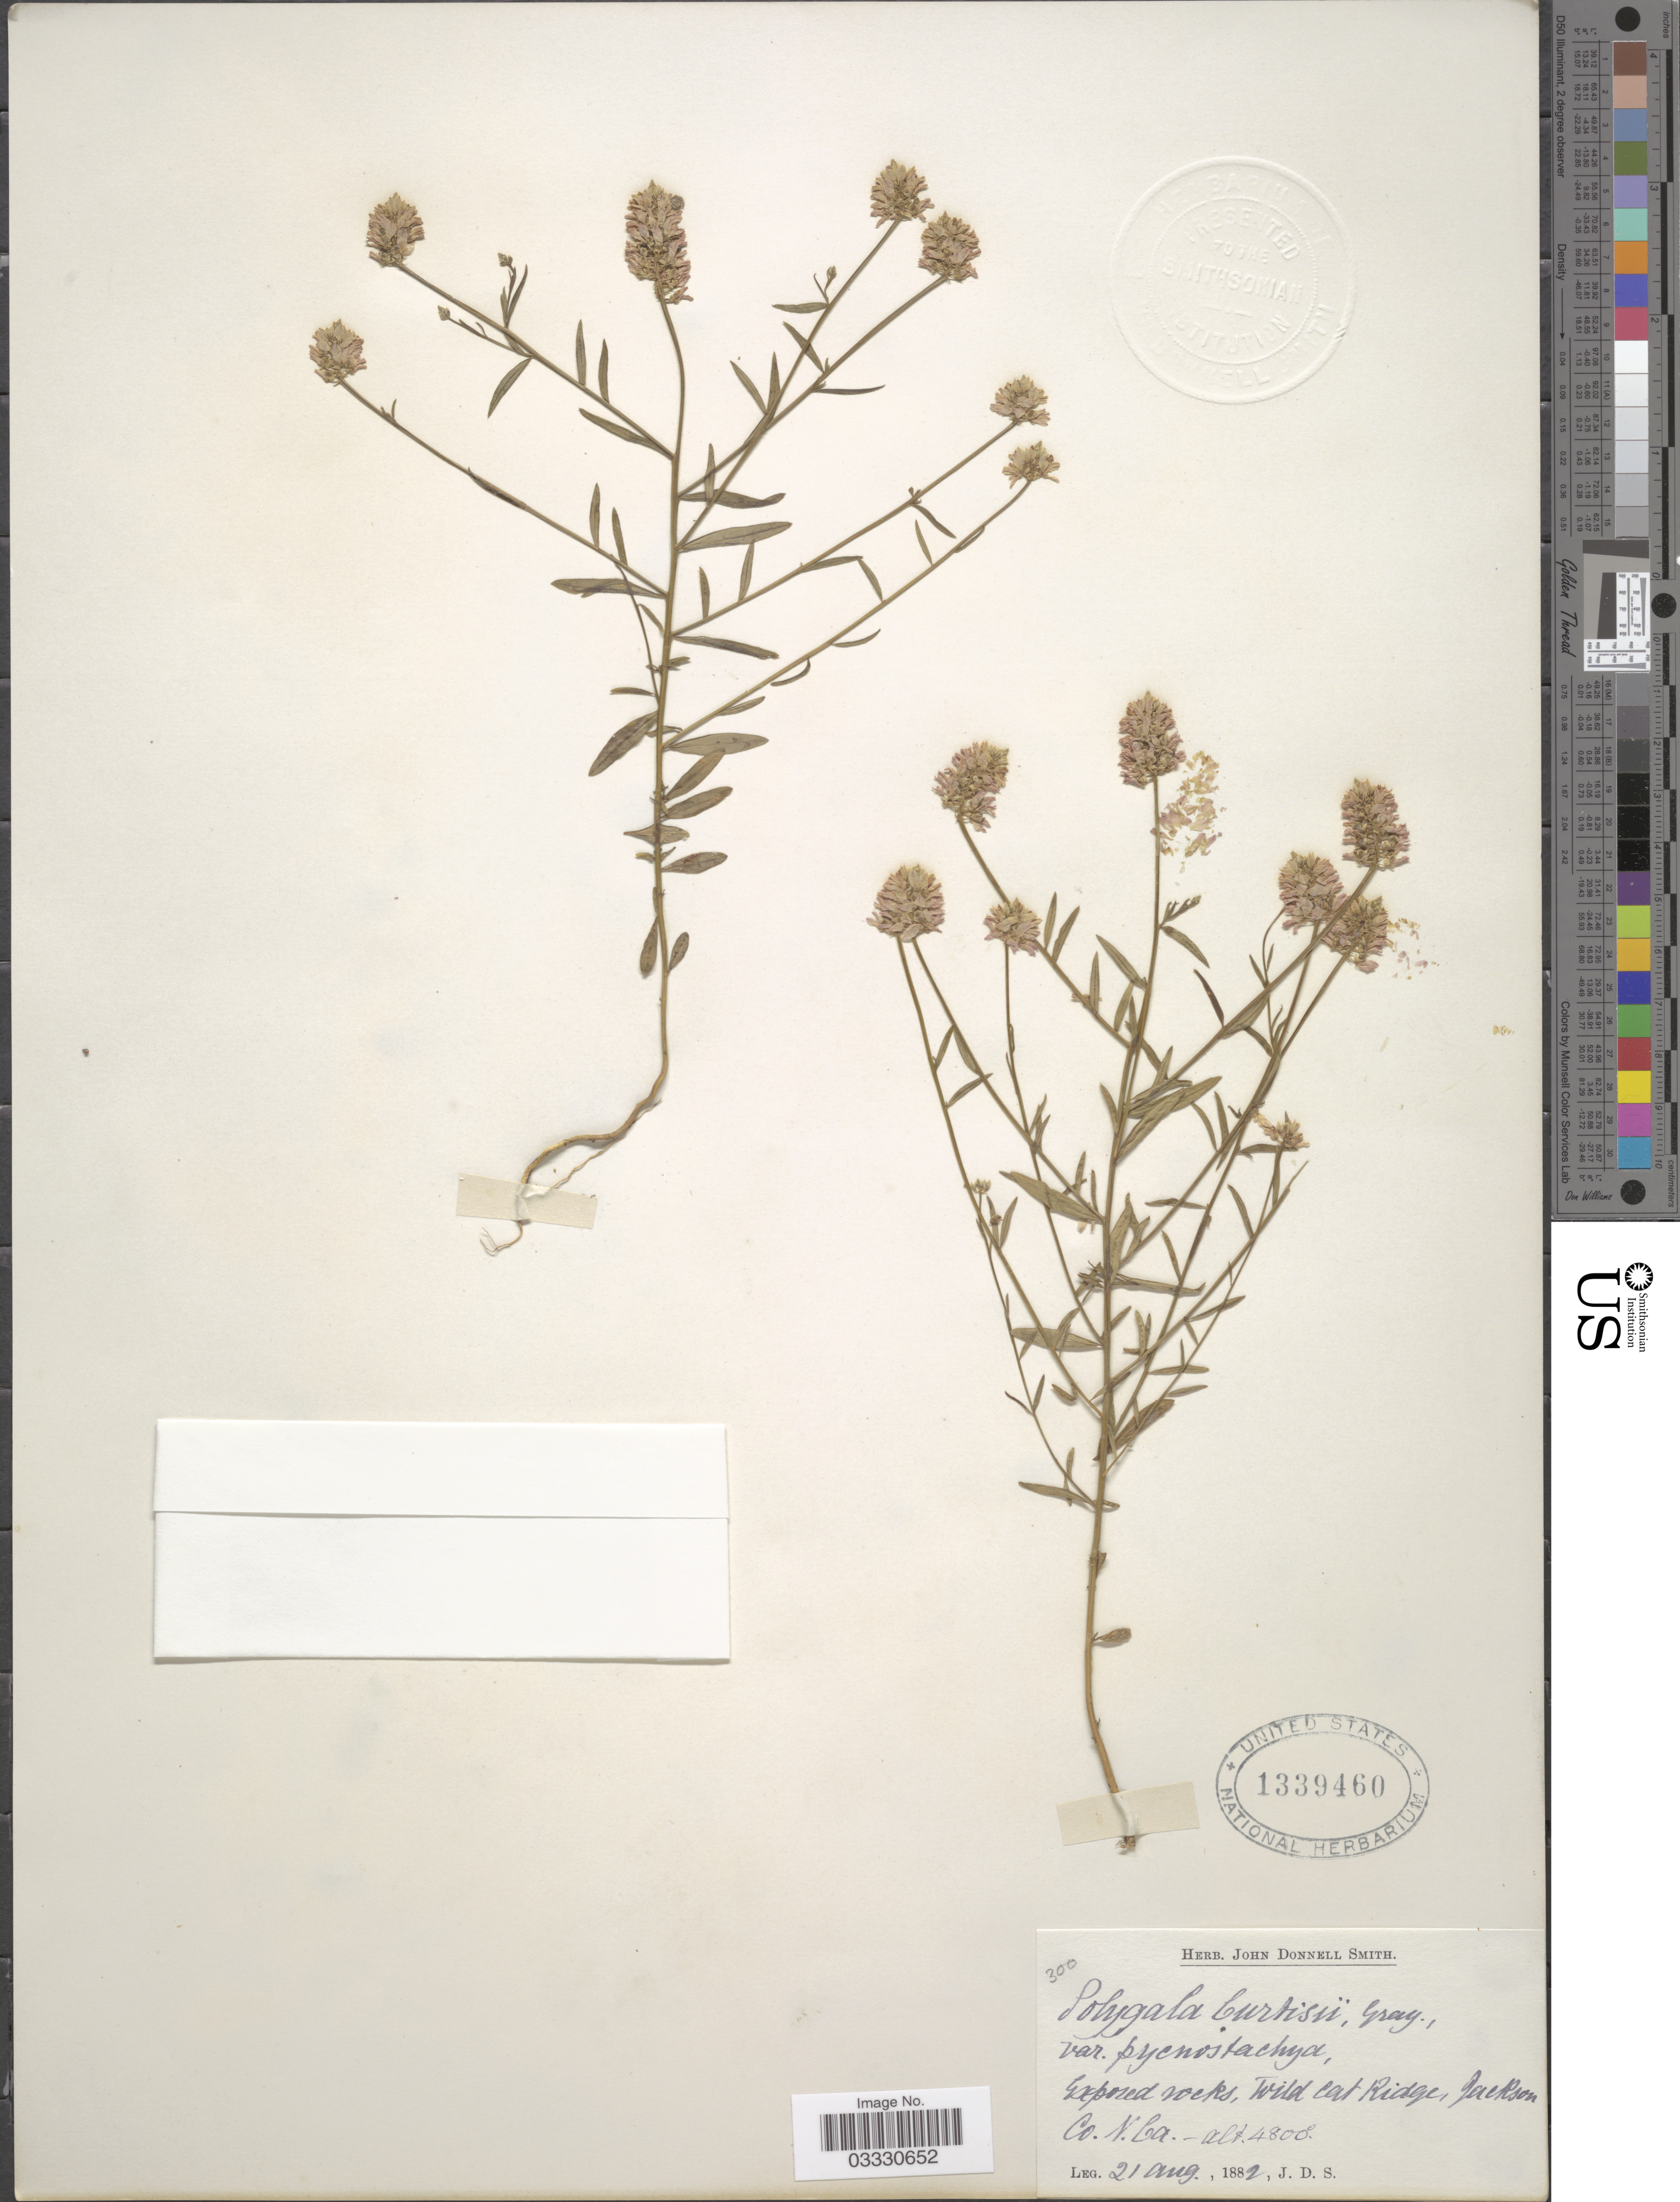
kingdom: Plantae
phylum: Tracheophyta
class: Magnoliopsida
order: Fabales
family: Polygalaceae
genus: Polygala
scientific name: Polygala curtissii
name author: A. Gray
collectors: J. Donnell Smith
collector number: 300?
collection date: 1882-08-21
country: United States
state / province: North Carolina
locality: Wild Cat Ridge, Jackson Co.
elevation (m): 1463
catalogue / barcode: US 1339460